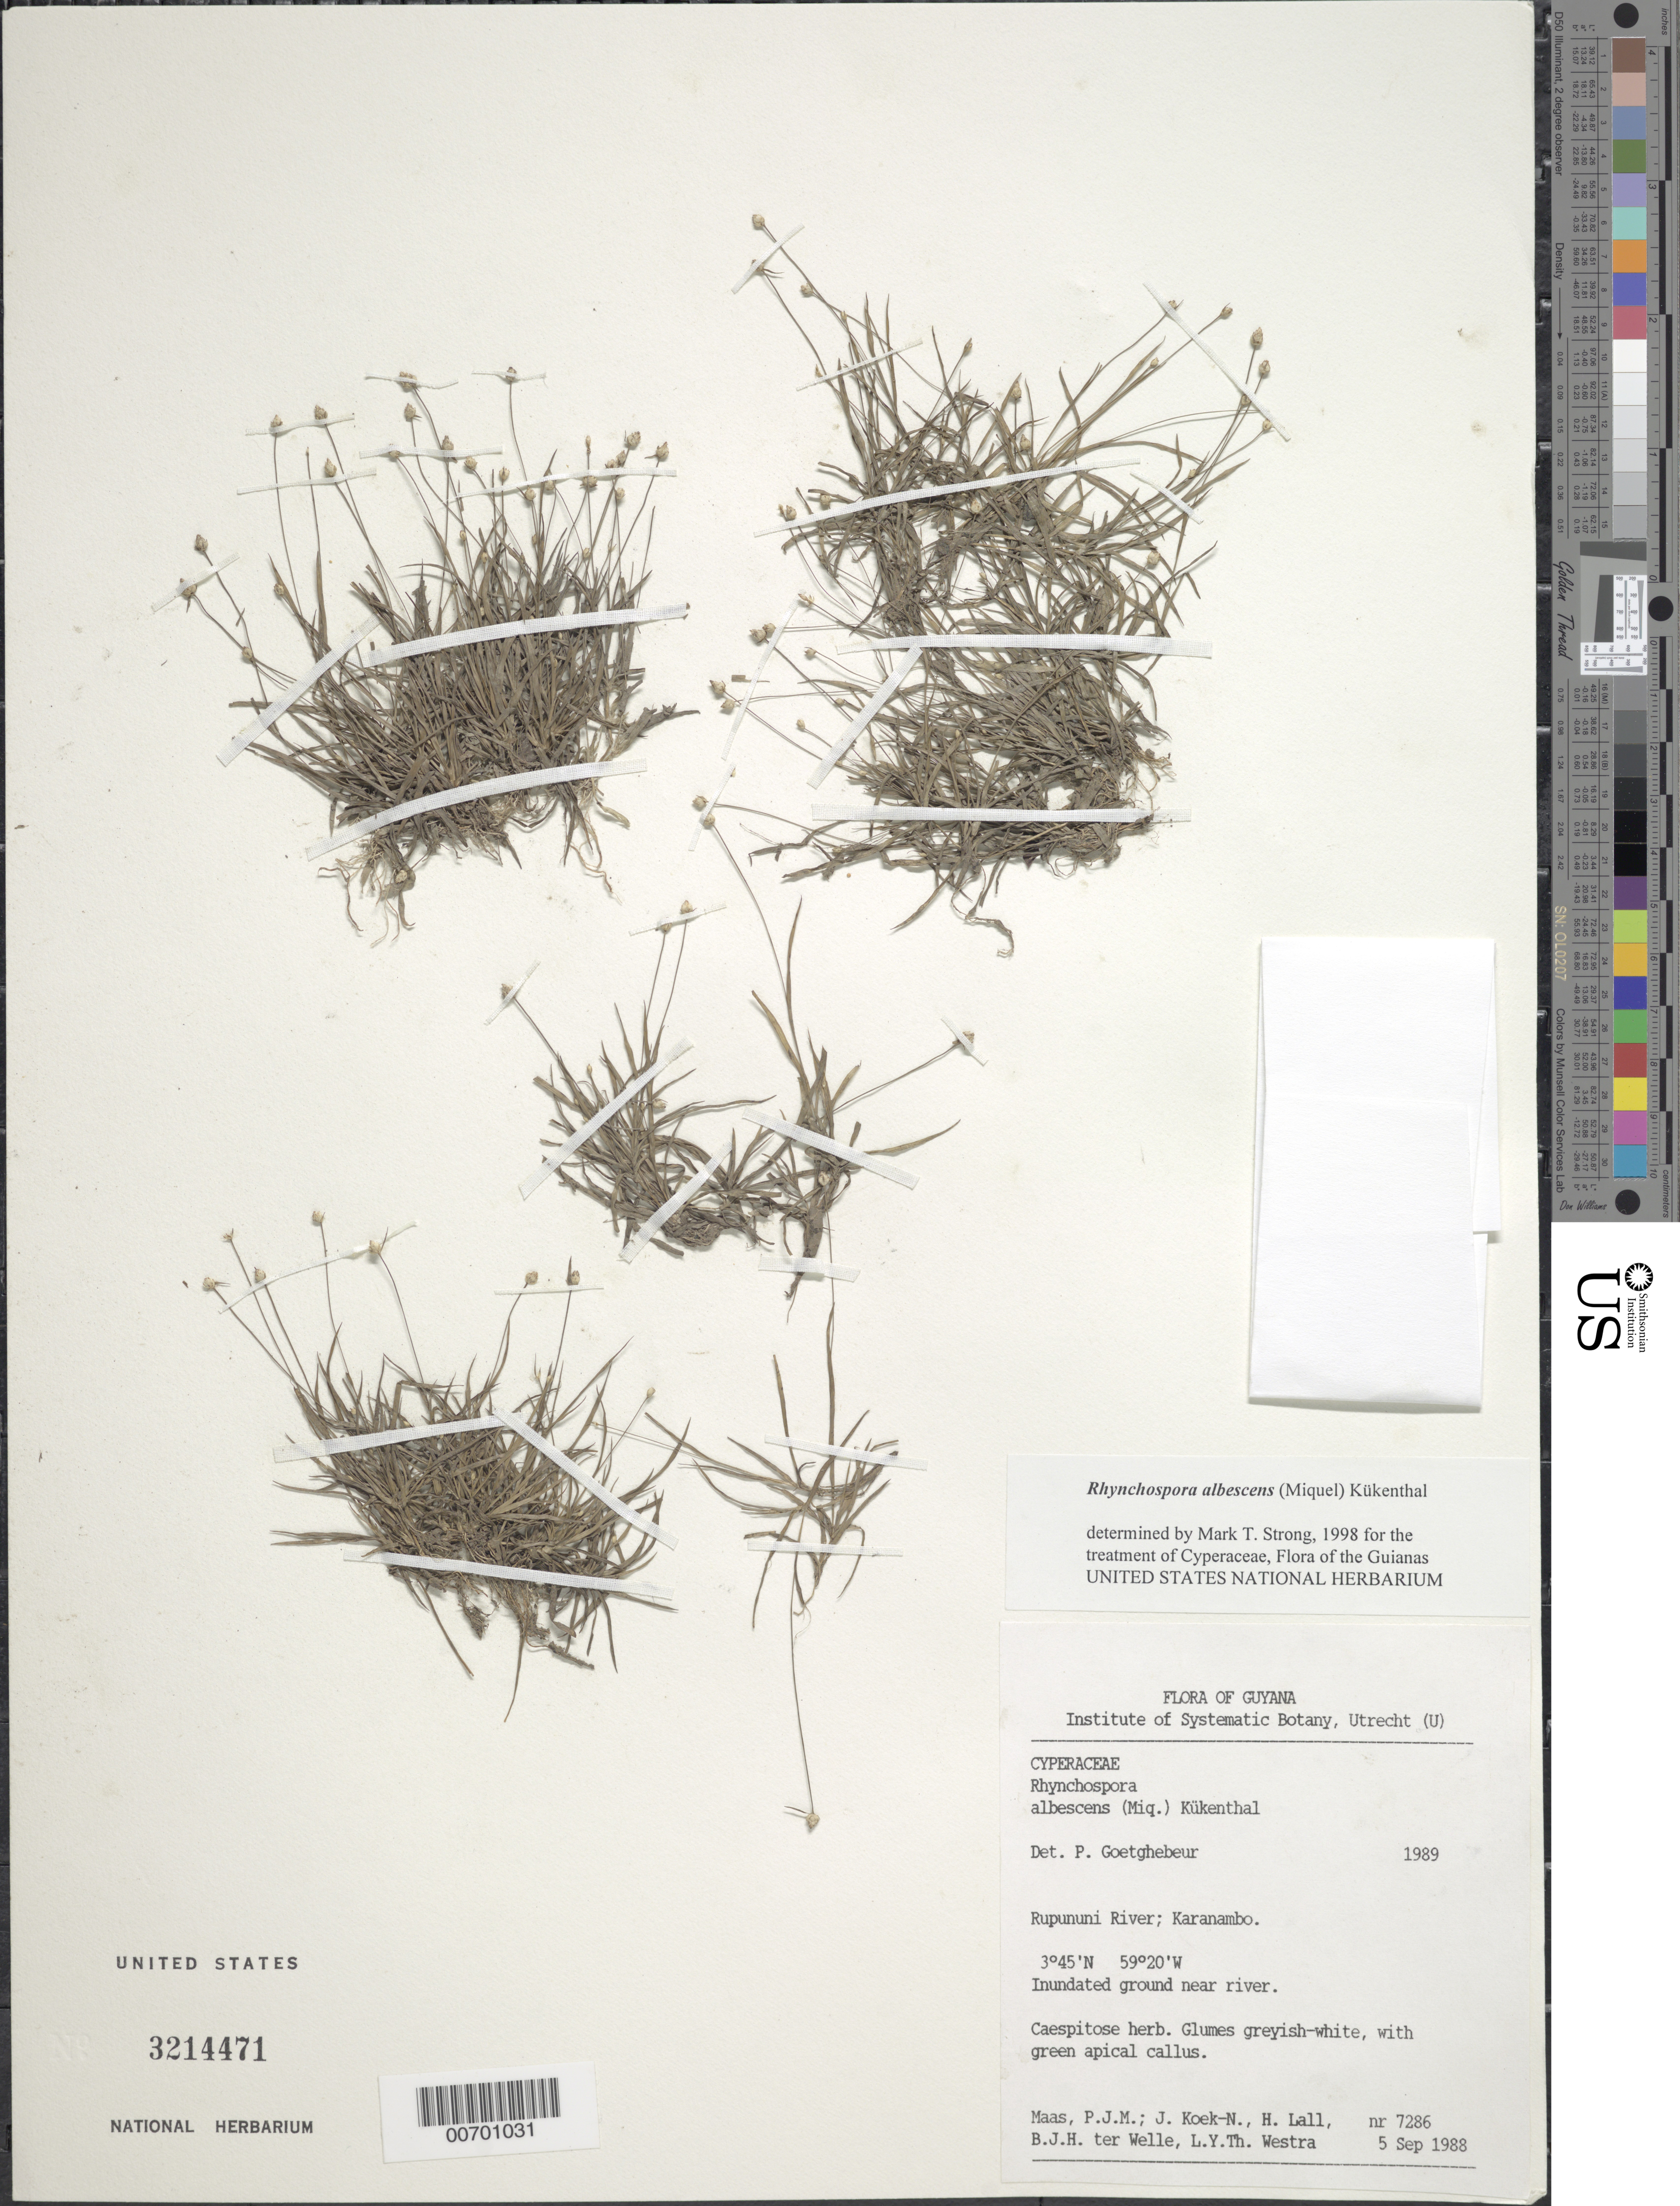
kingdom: Plantae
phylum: Tracheophyta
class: Liliopsida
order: Poales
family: Cyperaceae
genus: Rhynchospora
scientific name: Rhynchospora albescens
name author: (Miq.) Kük.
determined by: Strong, M. T., (US), Smithsonian Institution - National Museum of Natural History (UNITED STATES)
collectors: P. Maas, J. Koek-Noorman, H. Lall, B. Welle & L. Y. T. Westra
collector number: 7286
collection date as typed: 5-Sep-88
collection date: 1988-09-05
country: Guyana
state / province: U. Takutu-U. Essequibo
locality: Karanambo, Rupununi River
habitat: Inundated ground near river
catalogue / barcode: US 3214471